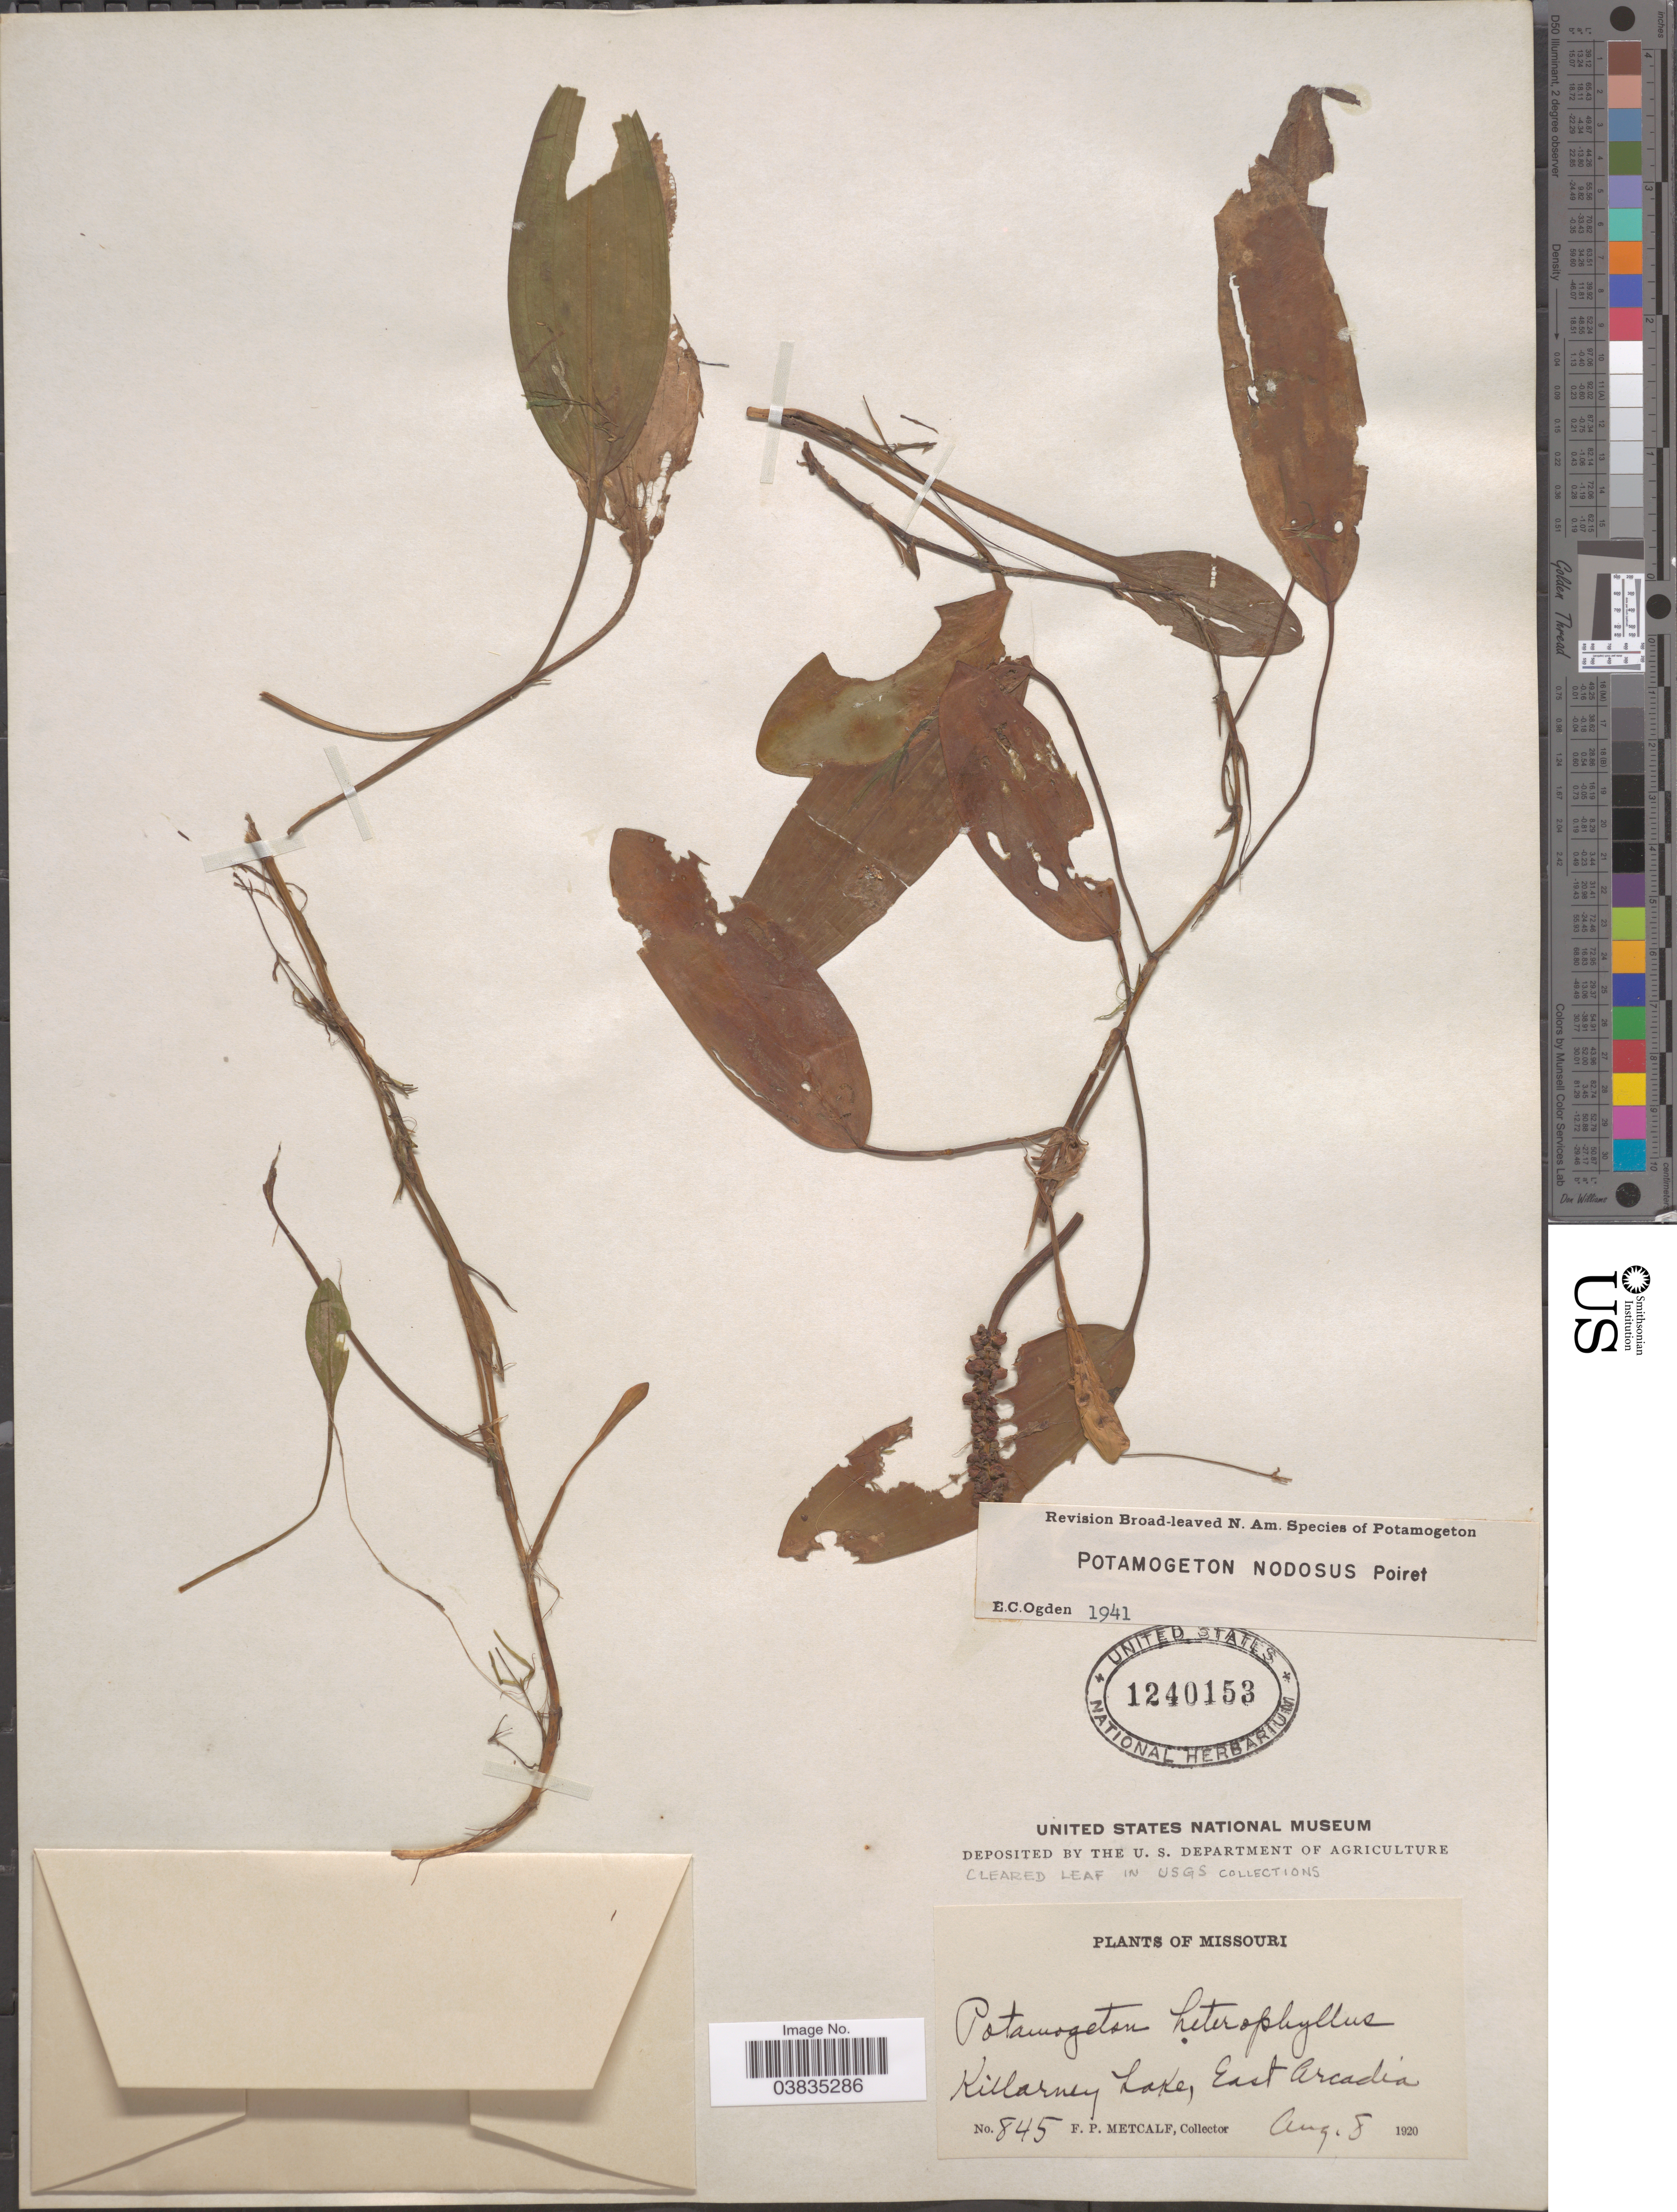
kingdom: Plantae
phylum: Tracheophyta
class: Liliopsida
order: Alismatales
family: Potamogetonaceae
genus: Potamogeton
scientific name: Potamogeton nodosus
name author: Poir.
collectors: F. Metcalf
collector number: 845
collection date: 1920-08-08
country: United States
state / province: Missouri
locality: Killarney Lake, East Arcadia.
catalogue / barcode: US 1240153